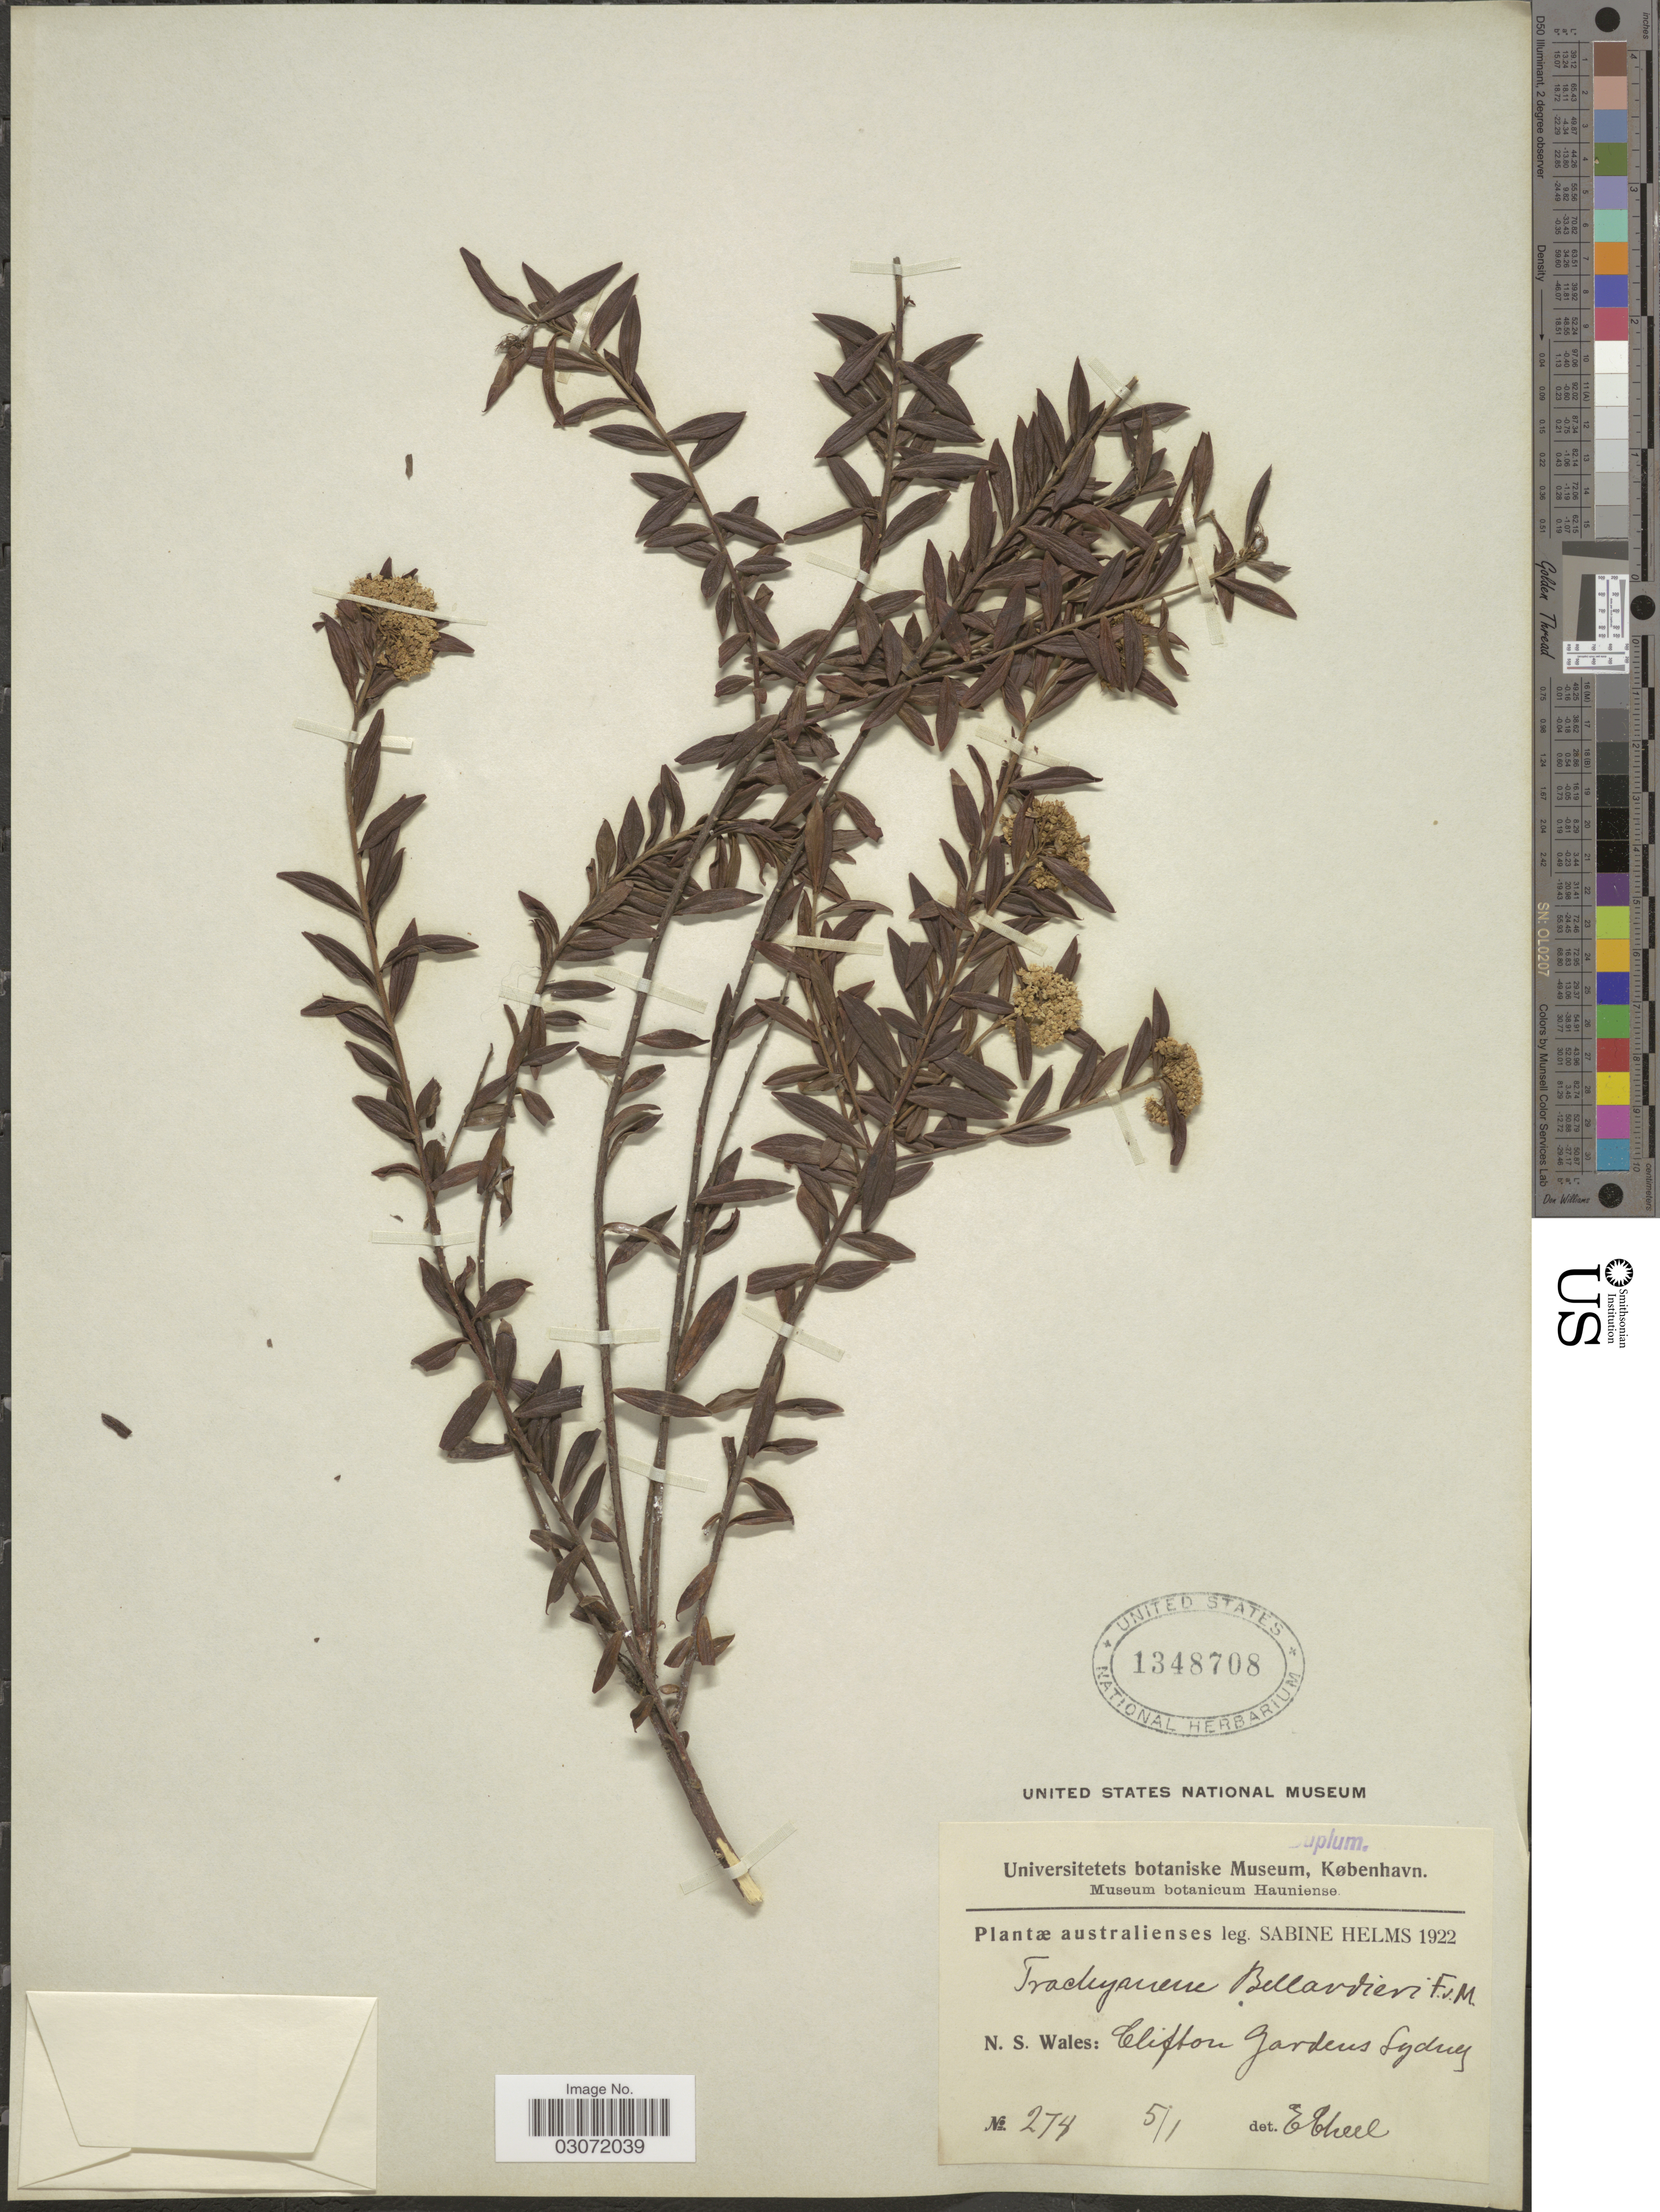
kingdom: Plantae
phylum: Tracheophyta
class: Magnoliopsida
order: Apiales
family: Apiaceae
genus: Platysace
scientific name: Platysace lanceolata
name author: Druce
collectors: S. Helms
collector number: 274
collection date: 1922-01-05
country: Australia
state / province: New South Wales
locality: N. S. Wales: Clifton Gardens Sydney.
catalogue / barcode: US 1348708